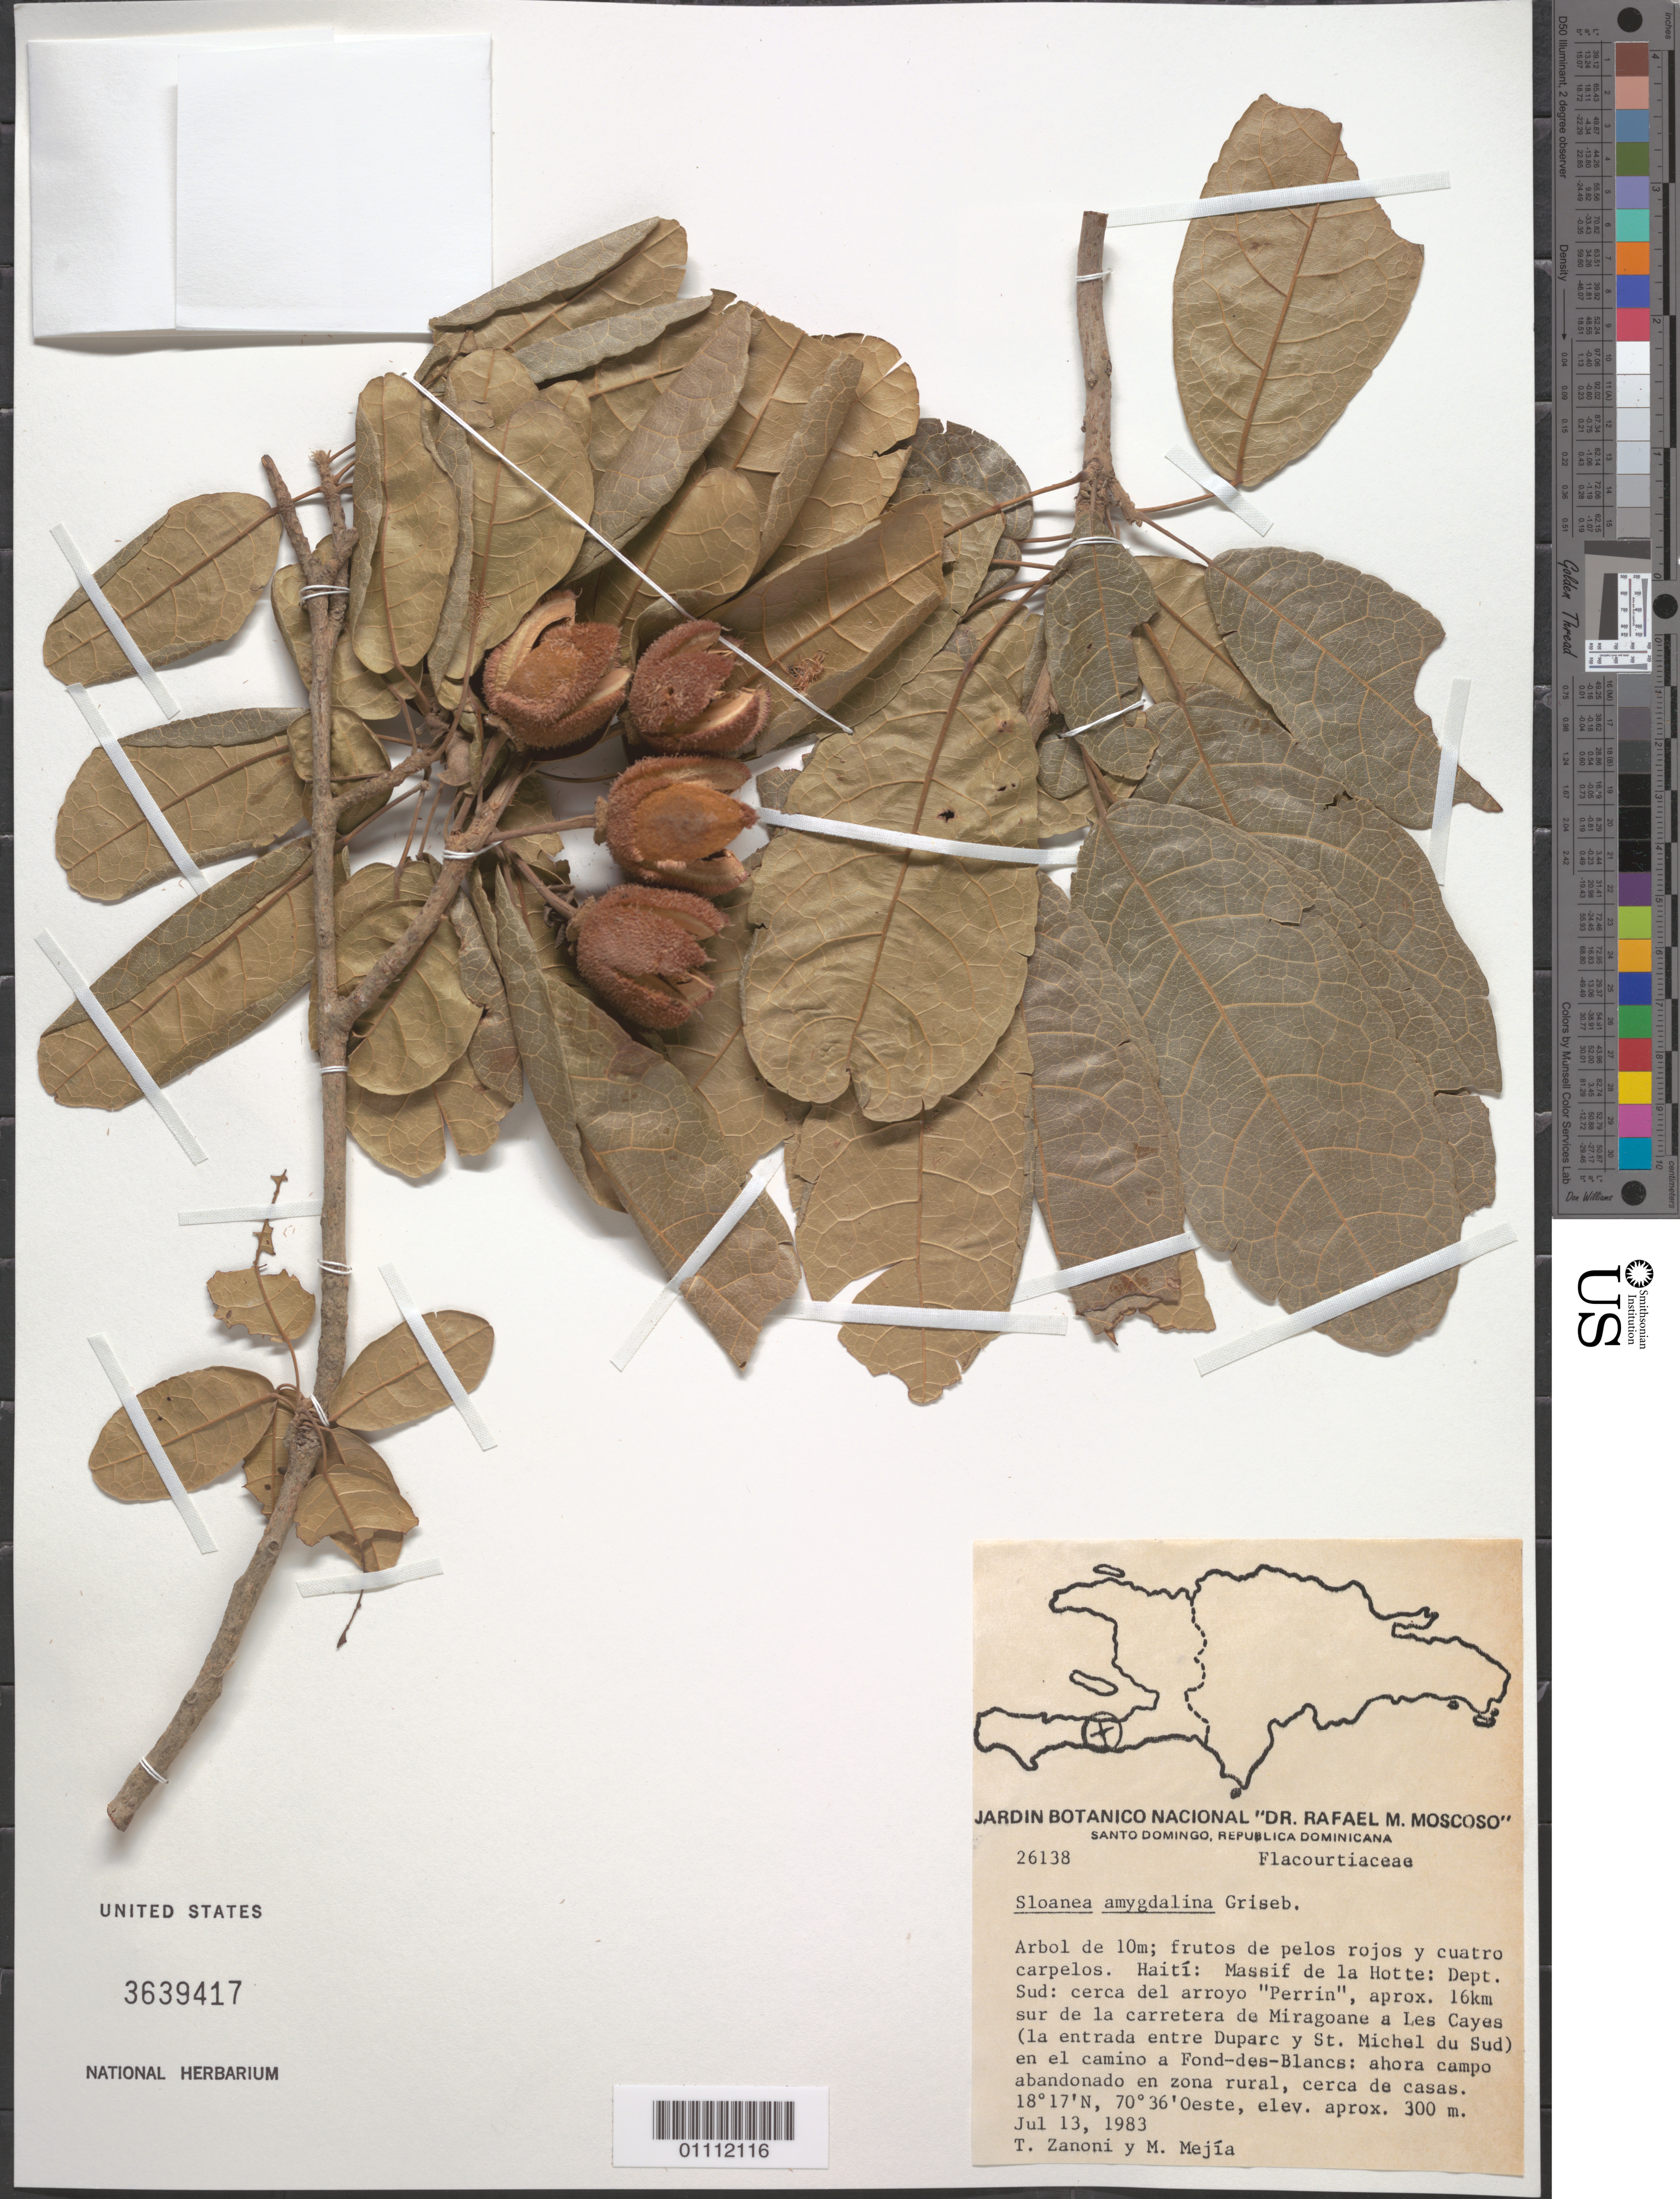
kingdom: Plantae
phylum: Tracheophyta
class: Magnoliopsida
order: Oxalidales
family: Elaeocarpaceae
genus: Sloanea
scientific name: Sloanea amygdalina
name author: Griseb.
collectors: T. A. Zanoni & M. Mejia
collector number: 26138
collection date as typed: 13 Jul 1983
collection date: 1983-07-13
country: Haiti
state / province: Sud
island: Hispaniola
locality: Massif de la Hotte, cerca del arroyo "Perrin", aprox. 16 km sur de la carretera de Miragoane a Les Cayes (la entrada entre Duparc y St. Michel du Sud) en el camino a Fond-des-Blancs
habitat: Ahora campo abandonado en zona rural, cerca de casas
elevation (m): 300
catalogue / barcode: US 3639417